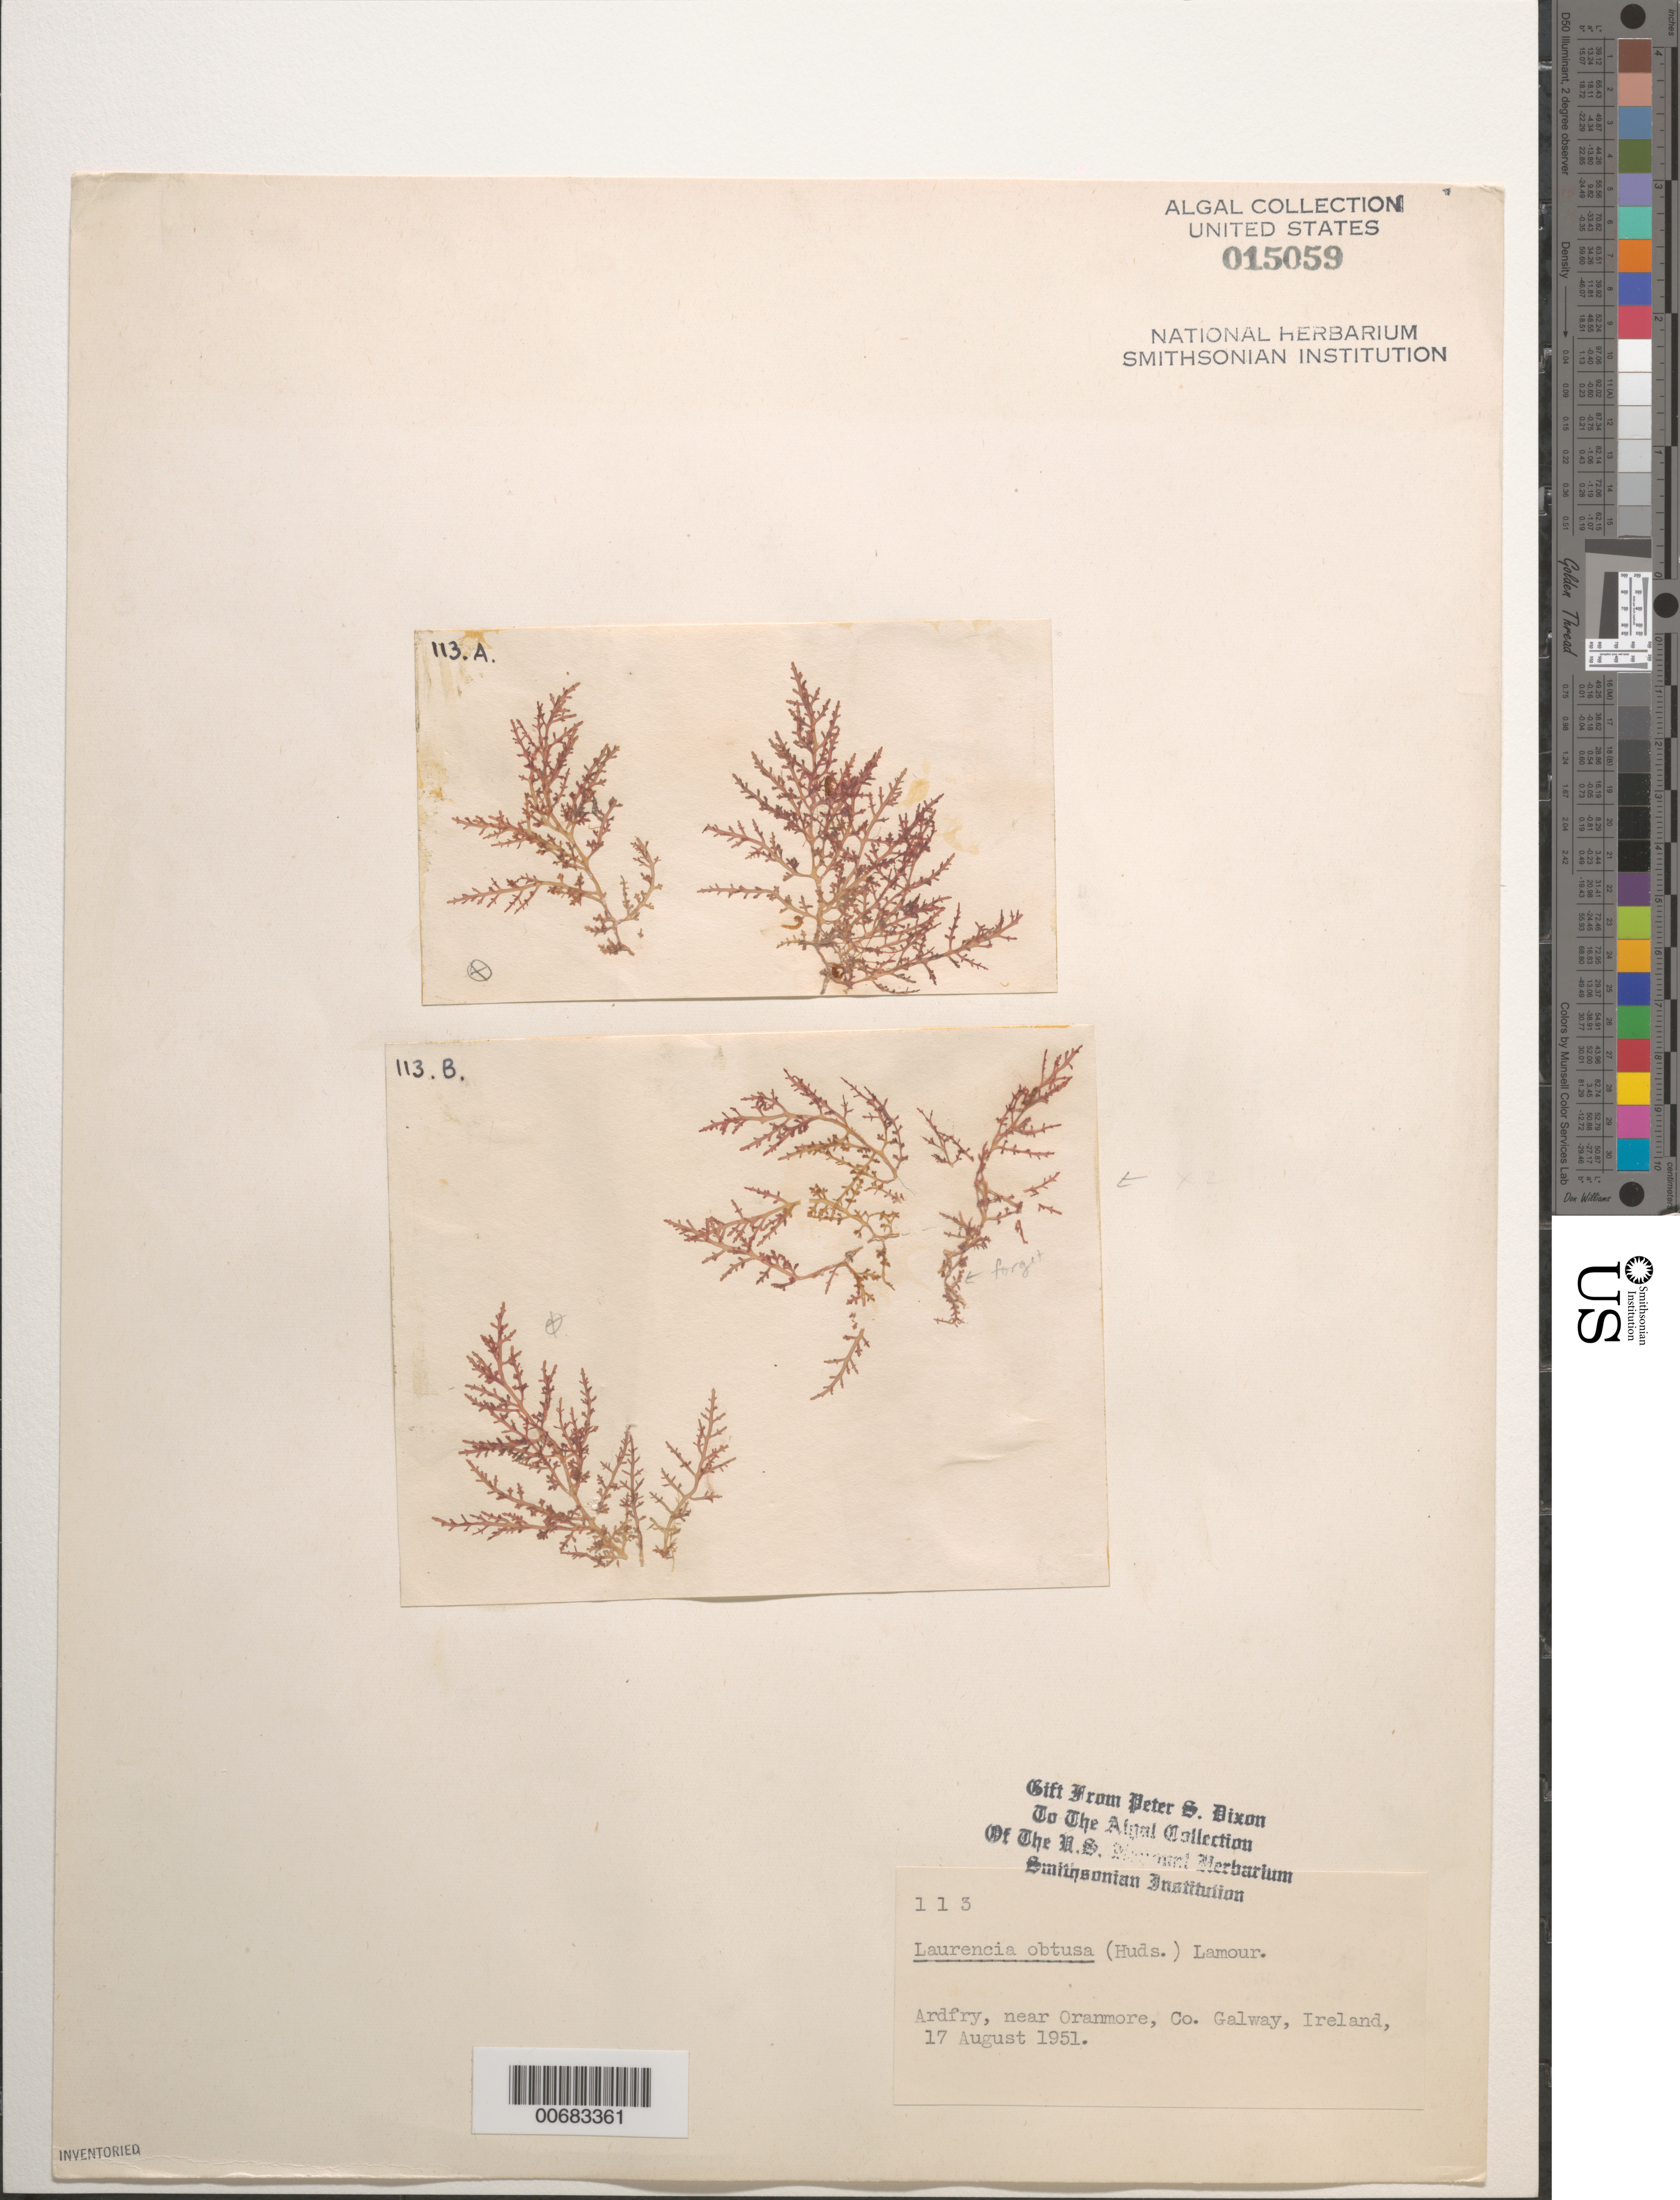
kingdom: Plantae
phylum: Rhodophyta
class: Florideophyceae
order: Ceramiales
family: Rhodomelaceae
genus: Laurencia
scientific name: Laurencia obtusa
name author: (Huds.) J.V.Lamouroux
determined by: Dixon, P. S.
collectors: P. S. Dixon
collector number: PSD 113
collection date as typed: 17 Aug 1951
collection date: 1951-08-17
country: Ireland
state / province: Connaught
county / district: Galway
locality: Ardfry near Oranmore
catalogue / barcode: US 15059